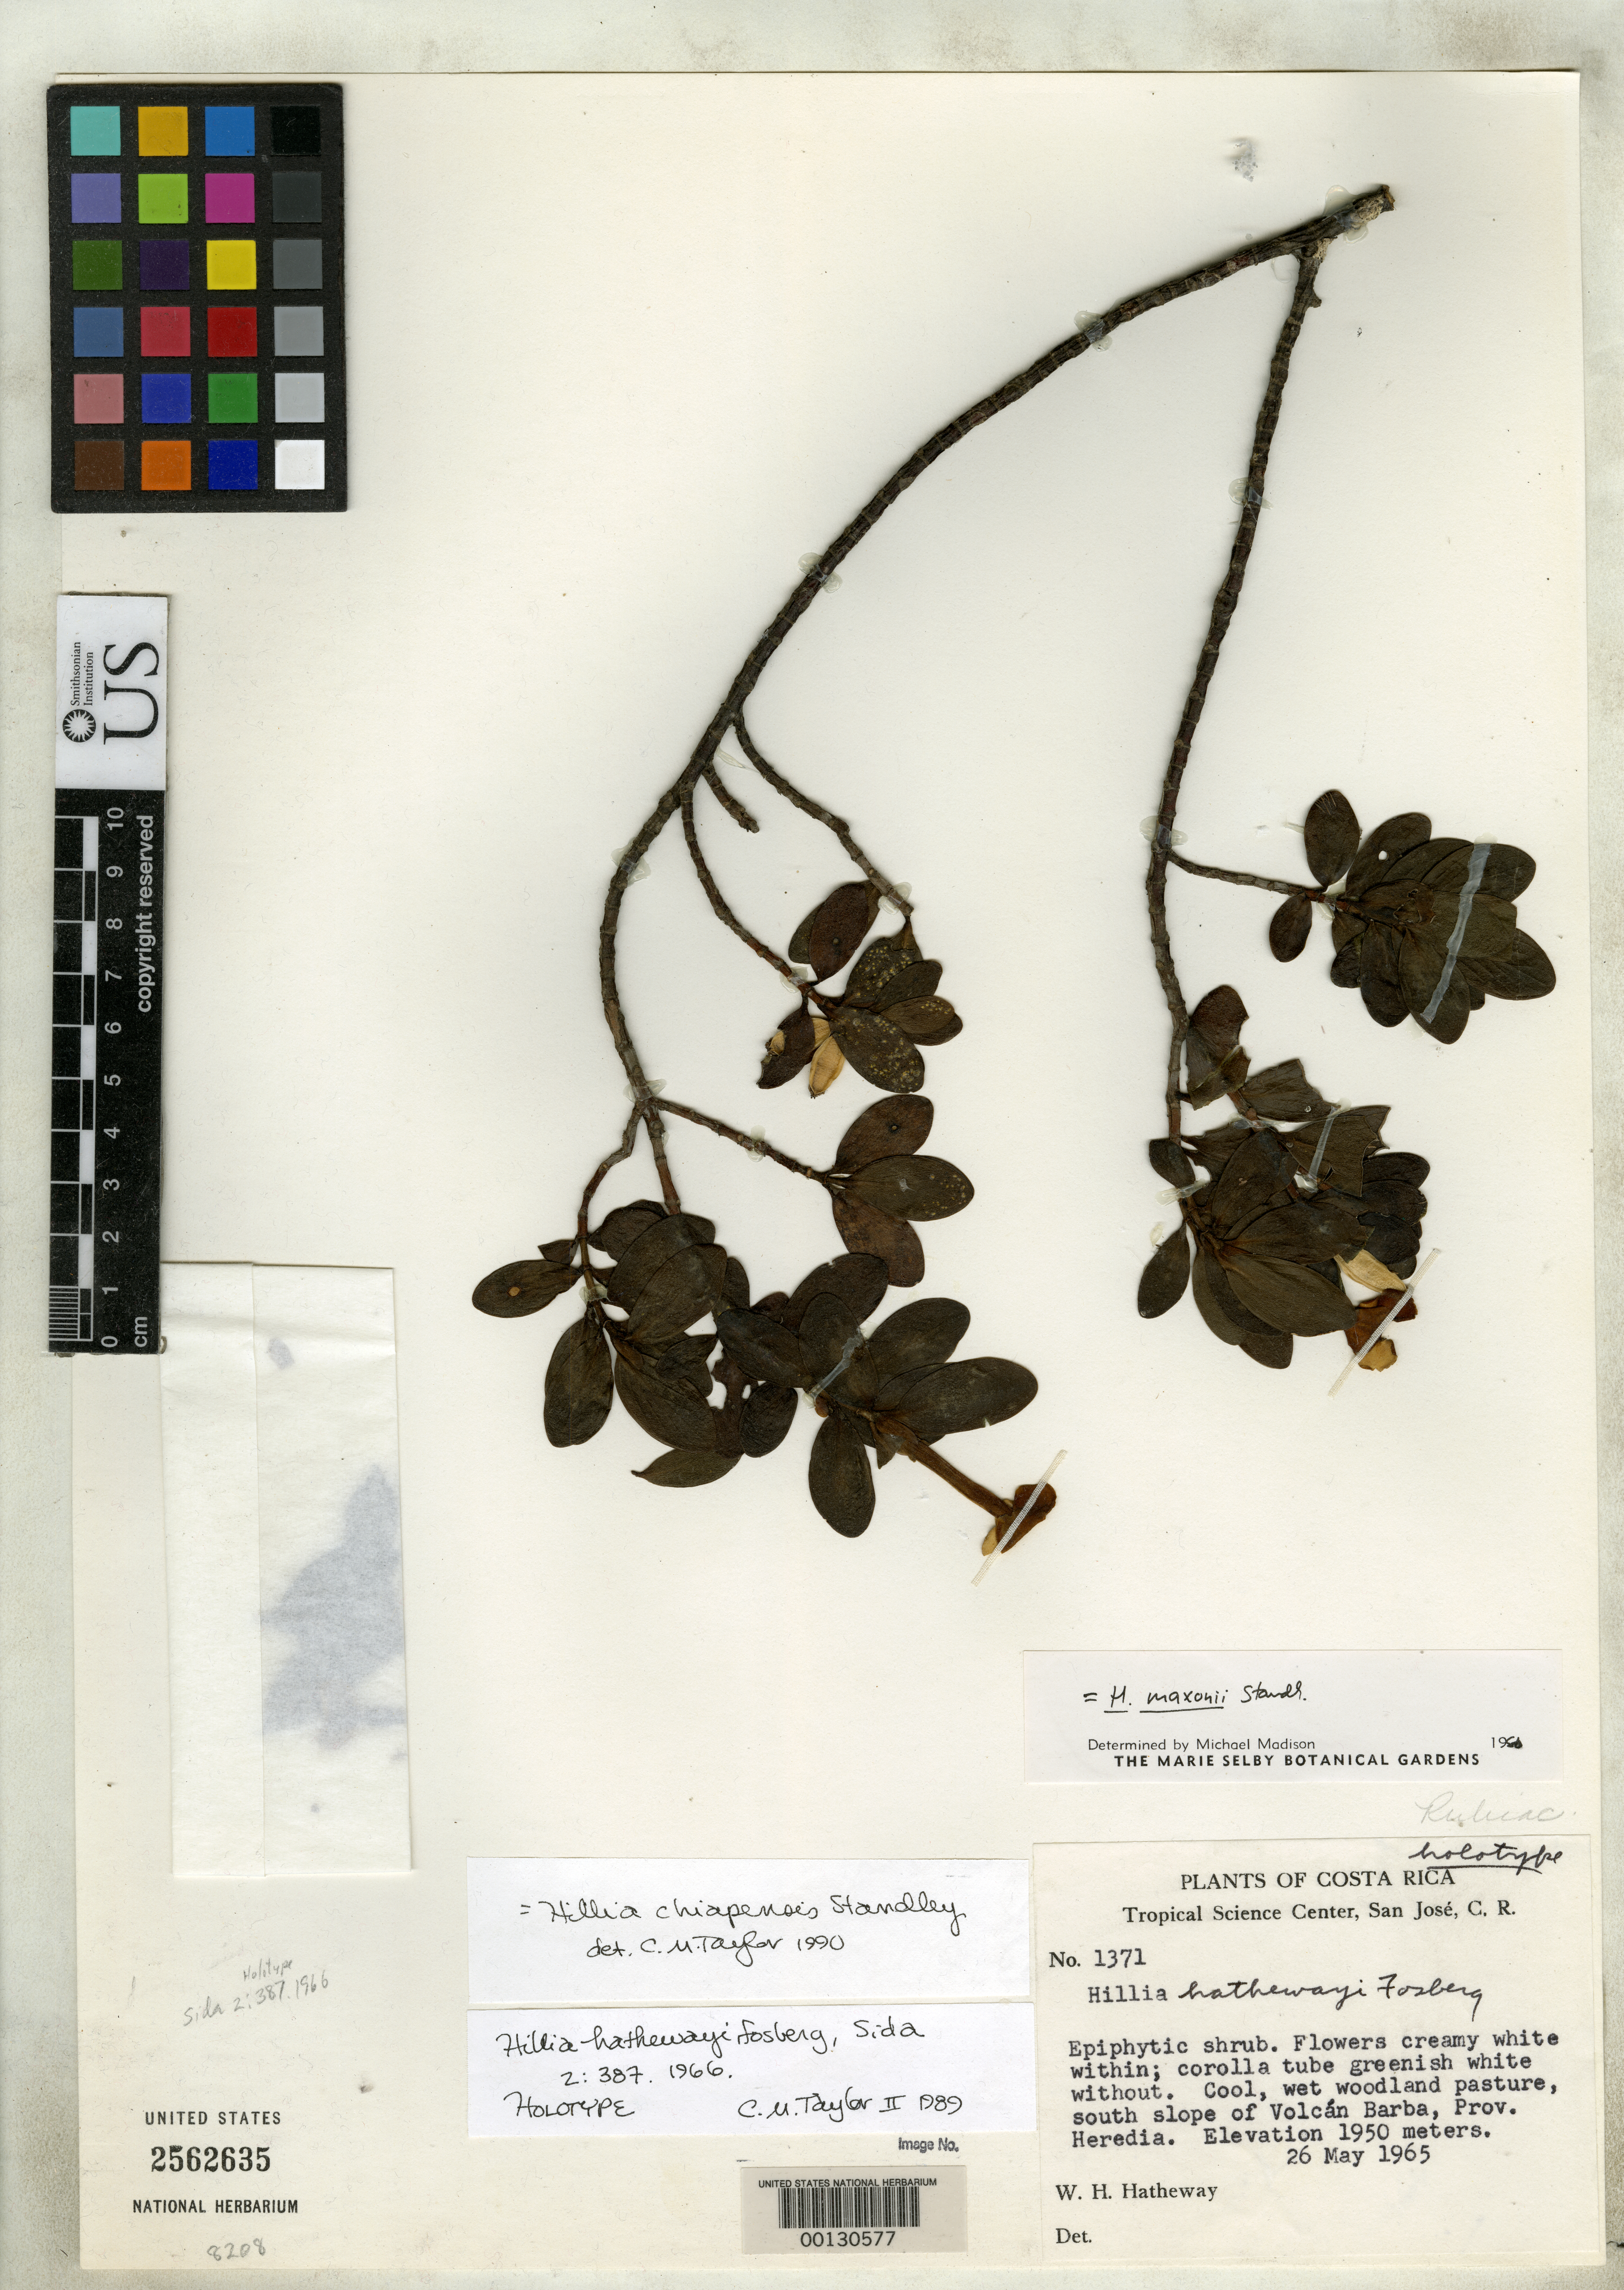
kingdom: Plantae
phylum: Tracheophyta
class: Magnoliopsida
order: Gentianales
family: Rubiaceae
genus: Hillia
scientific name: Hillia hathewayi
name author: Fosberg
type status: Holotype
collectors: W. H. Hatheway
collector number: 1371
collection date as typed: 26 May 1965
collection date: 1965-05-26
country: Costa Rica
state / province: Heredia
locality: Volcan Barba.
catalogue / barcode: US 2562635